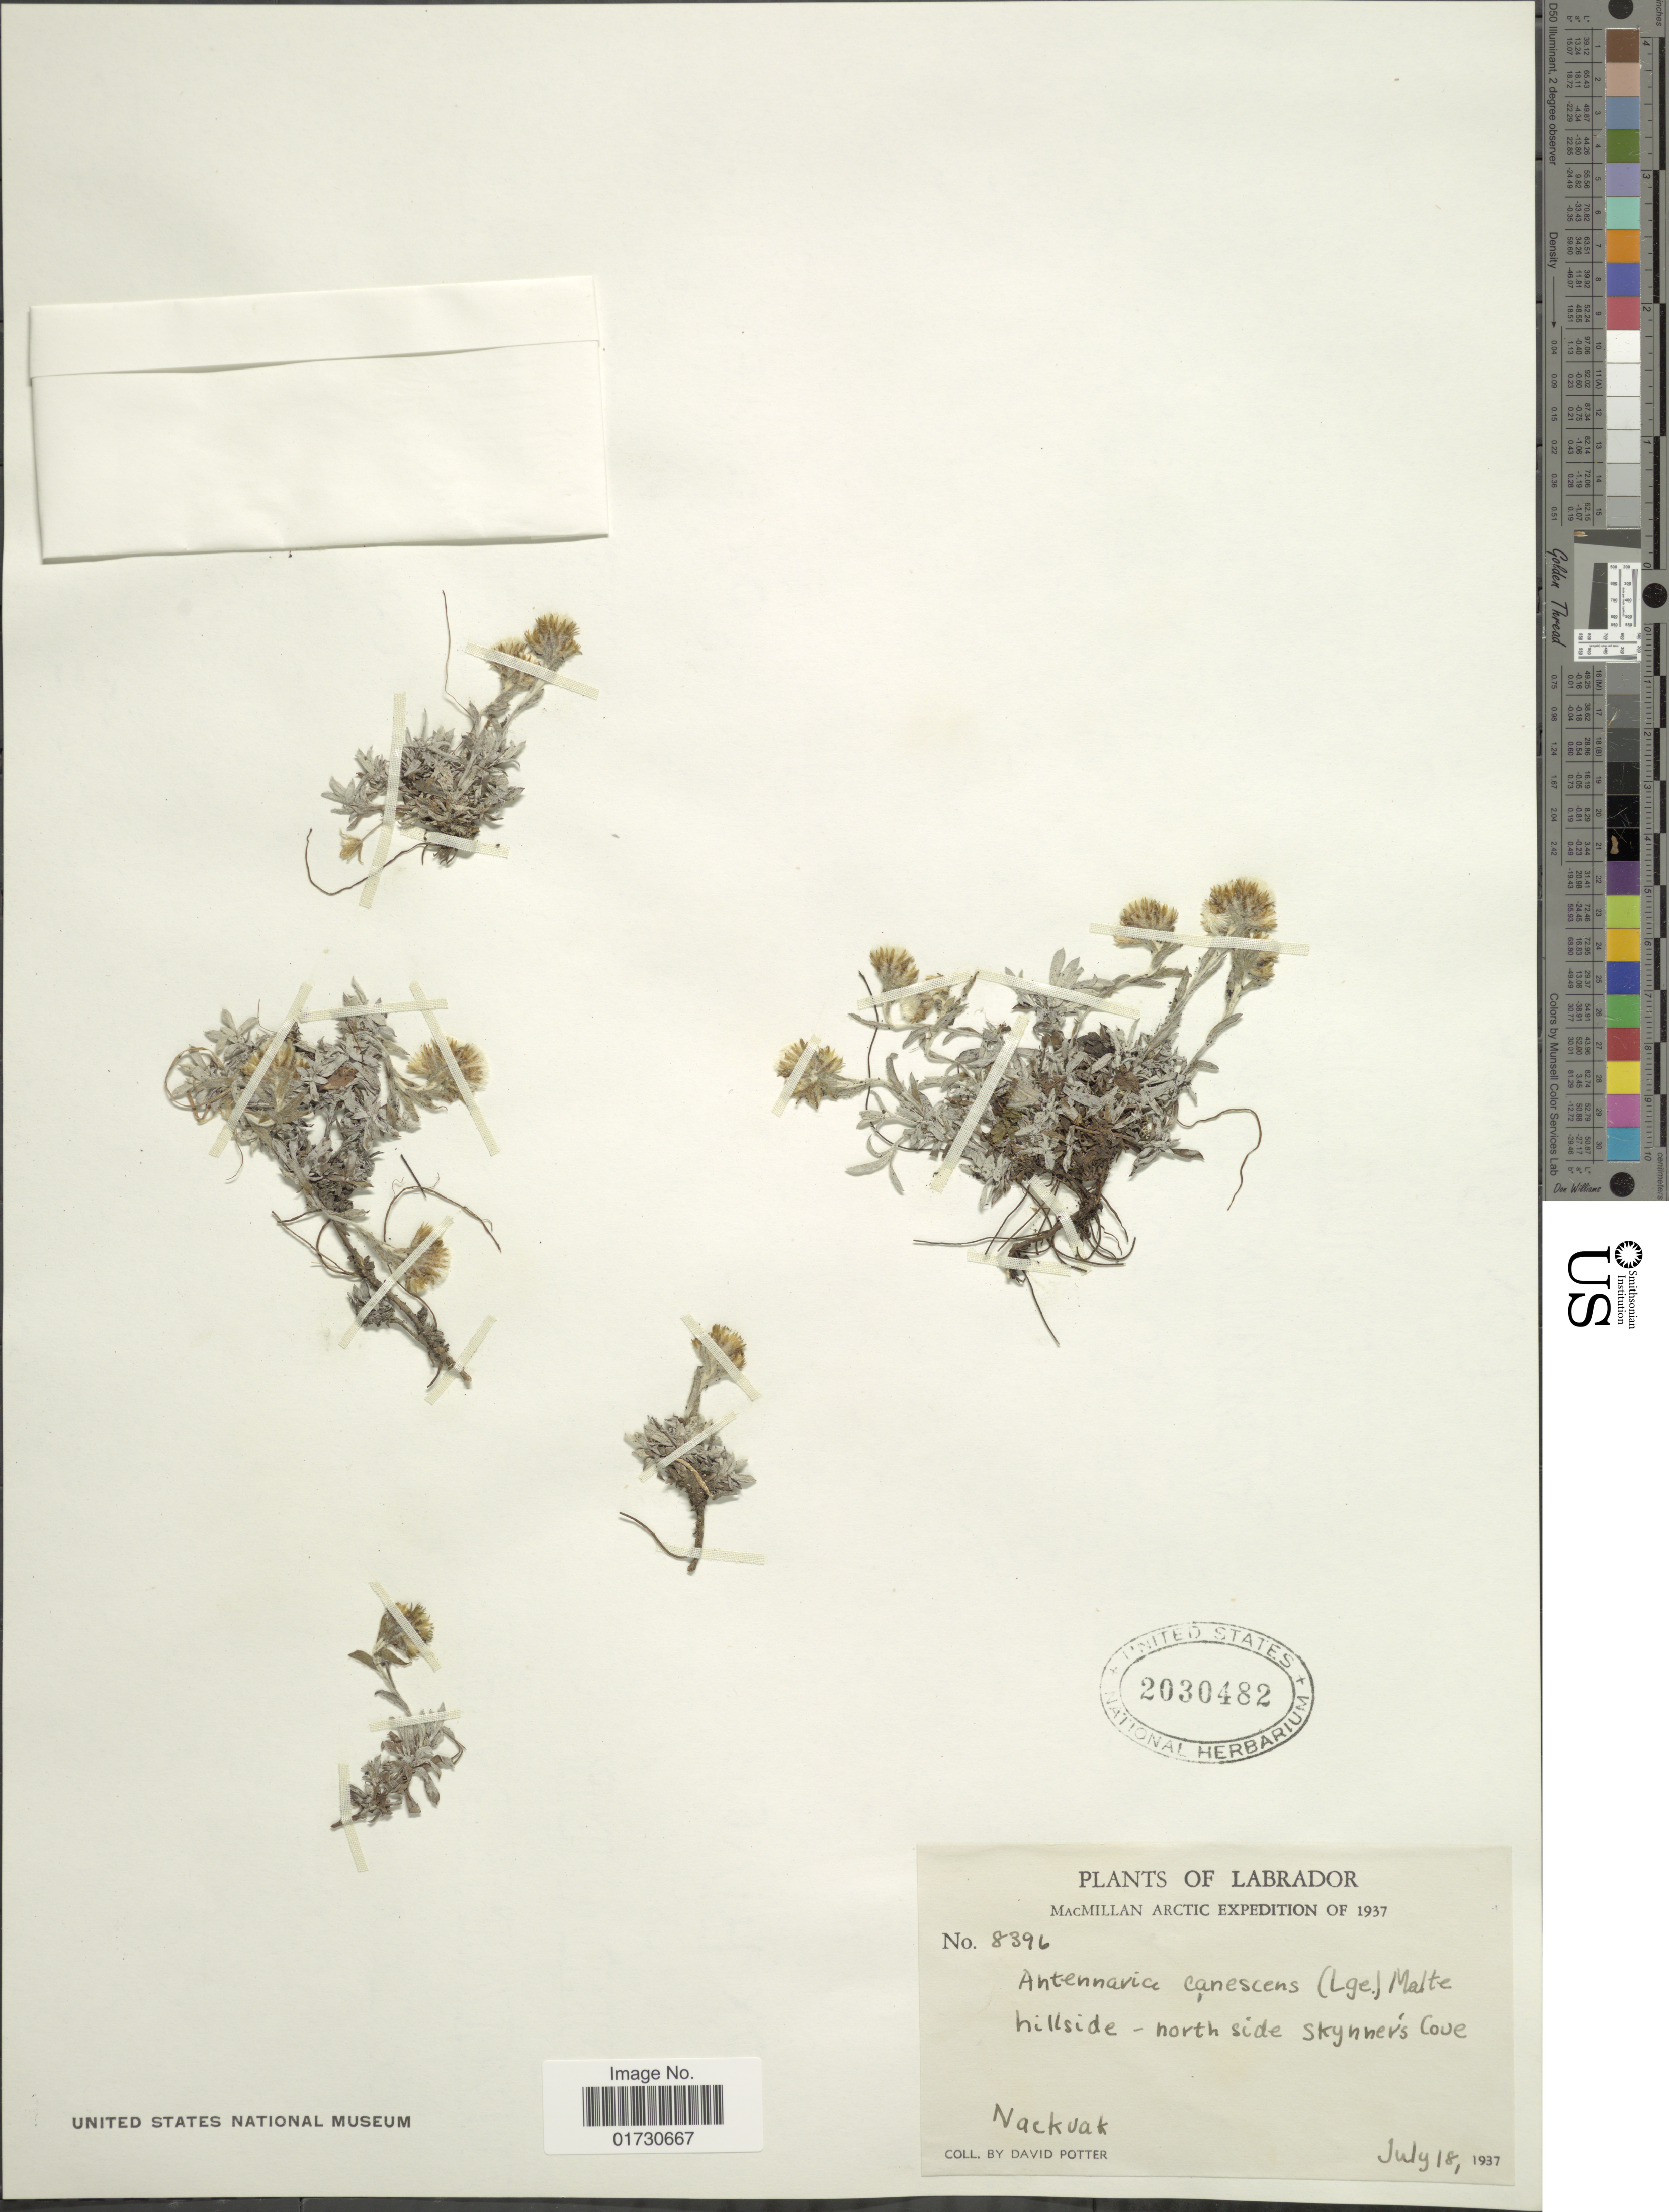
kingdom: Plantae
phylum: Tracheophyta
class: Magnoliopsida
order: Asterales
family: Asteraceae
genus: Antennaria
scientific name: Antennaria canescens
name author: (Lange) Malte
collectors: D. Potter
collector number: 8396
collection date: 1937-07-18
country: Canada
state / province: Newfoundland and Labrador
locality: Labrador, Arctic, Hillside, north side Skynnev's Cove, Nackuak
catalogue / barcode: US 2030482